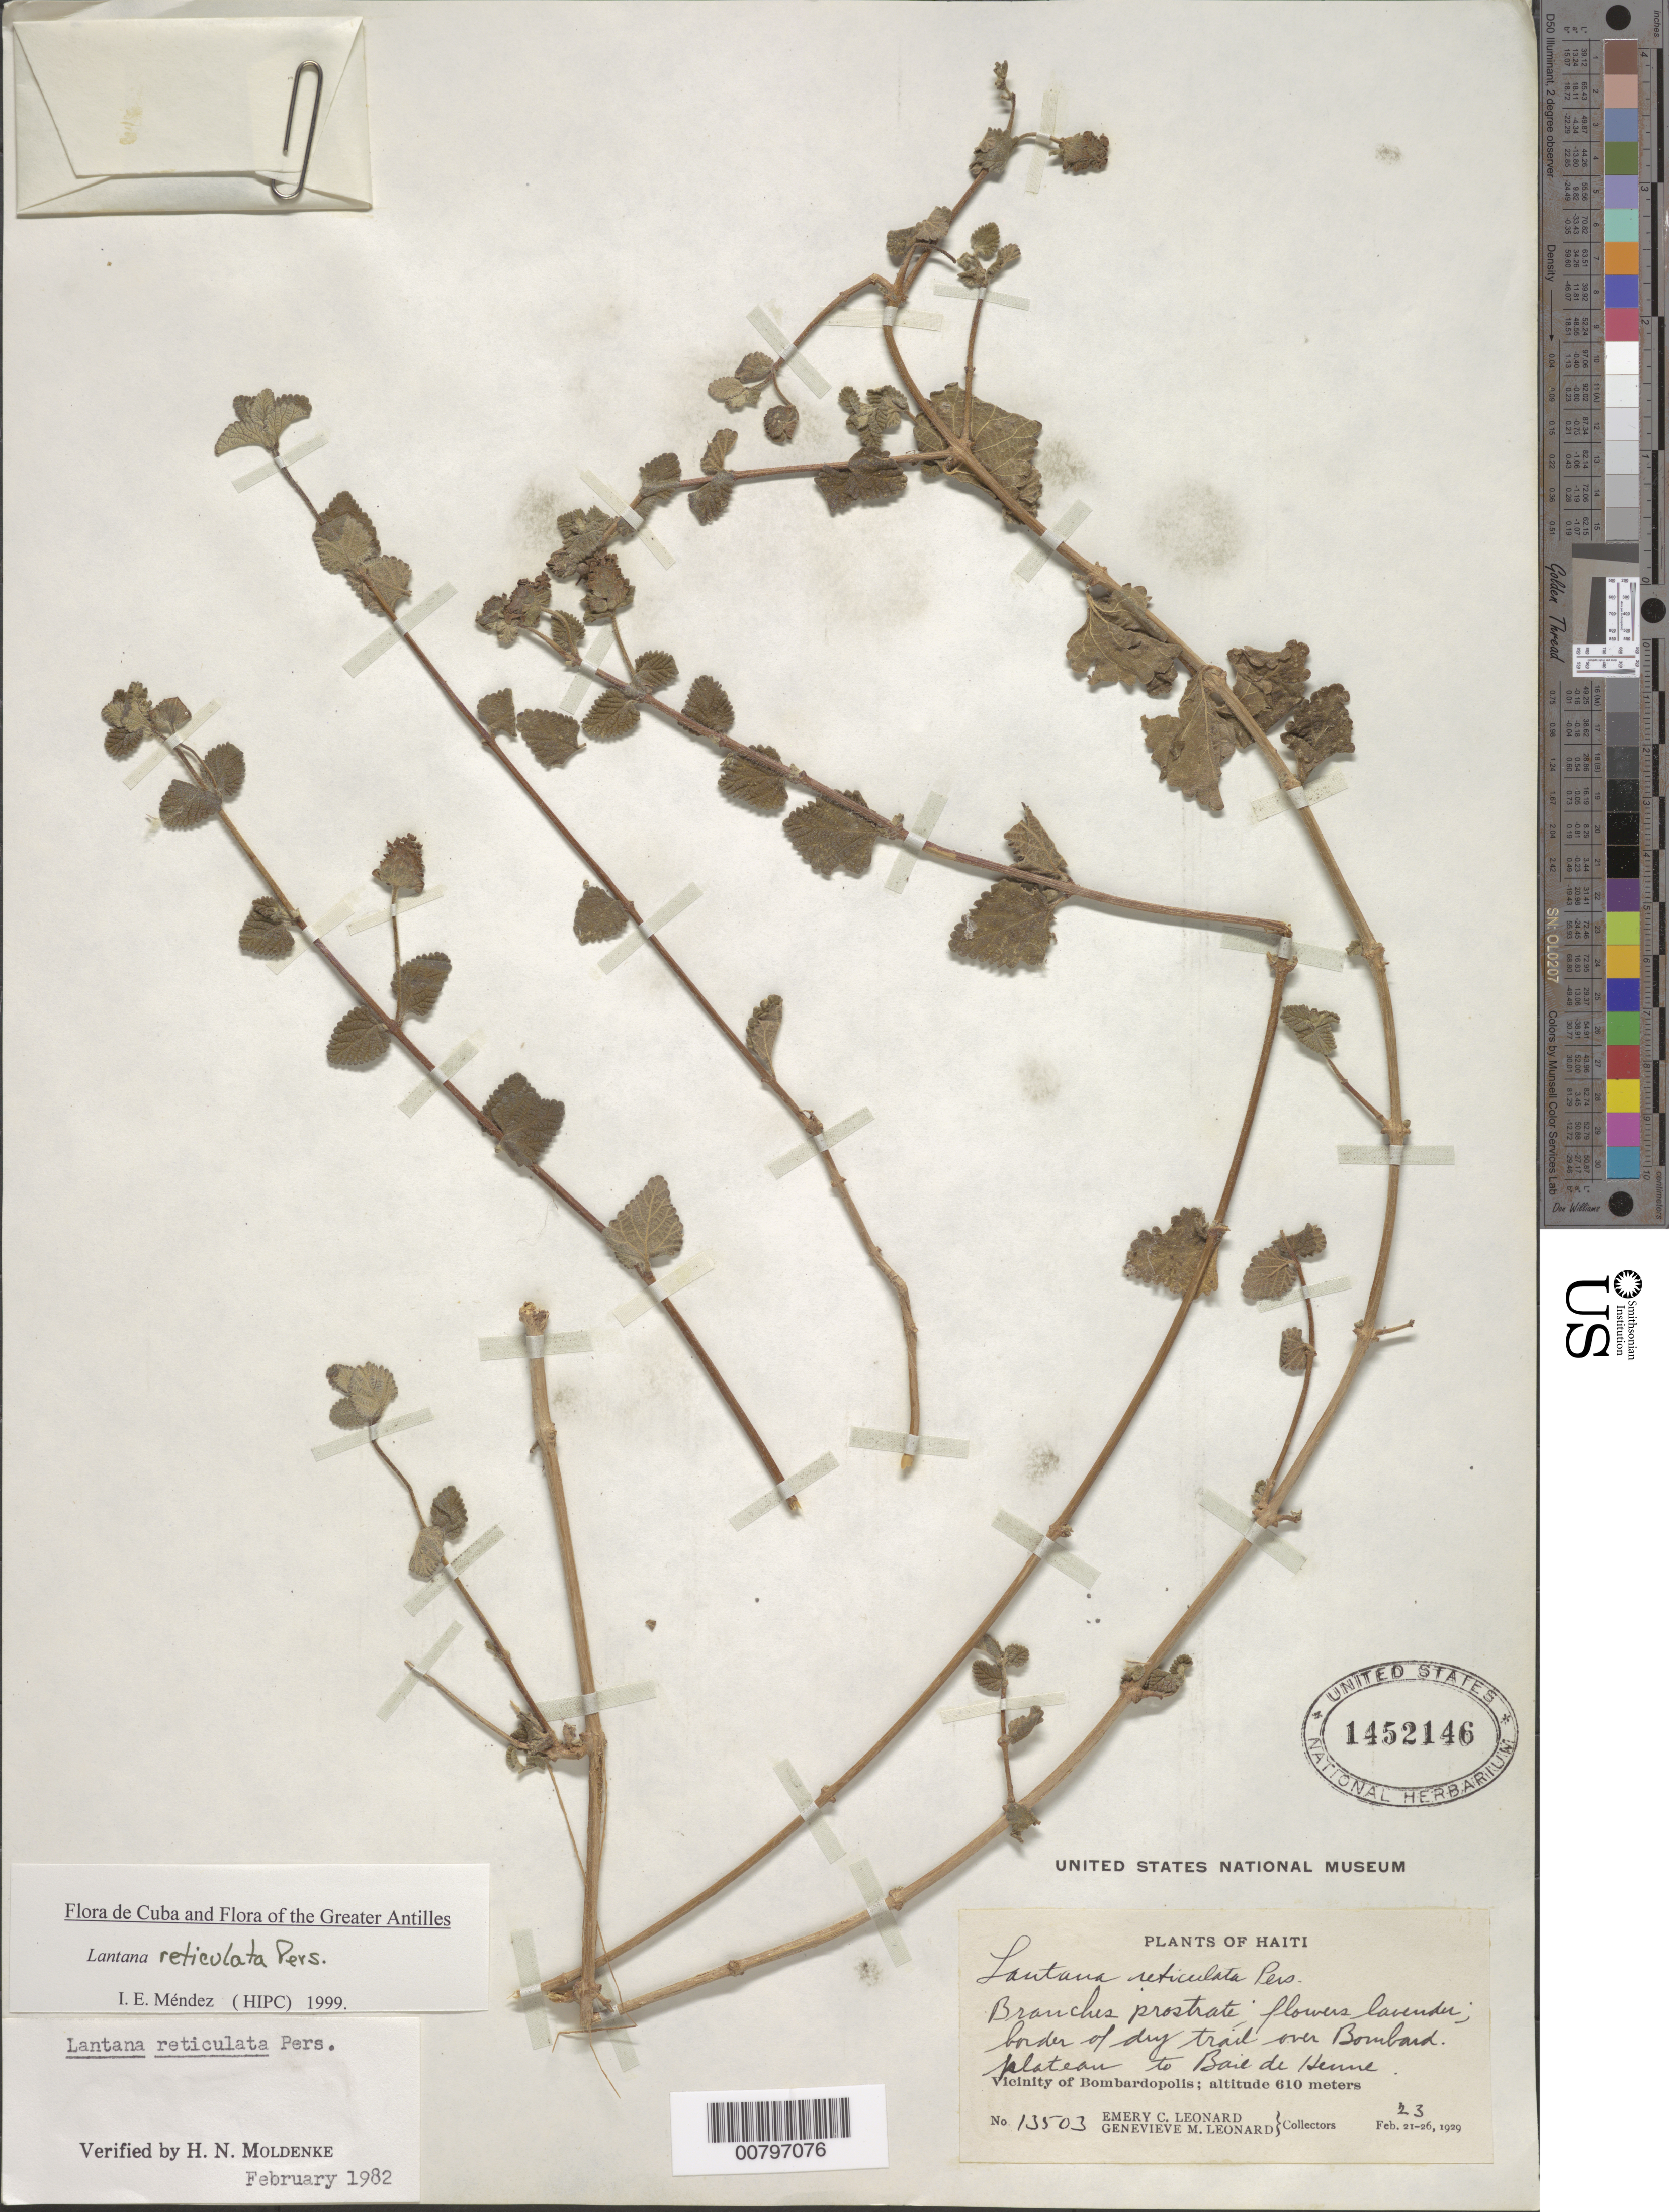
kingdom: Plantae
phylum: Tracheophyta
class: Magnoliopsida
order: Lamiales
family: Verbenaceae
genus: Lantana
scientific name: Lantana reticulata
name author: Pers.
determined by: Méndez, Isidro E., (HIPC)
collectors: E. C. Leonard & G. M. Leonard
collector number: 13503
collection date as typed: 23 Feb 1929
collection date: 1929-02-23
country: Haiti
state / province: Nord-Ouest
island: Hispaniola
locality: Vicinity of Bombardopolis, Baie de Hemme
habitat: Border of dry trail over Bombard Plateau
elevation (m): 610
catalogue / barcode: US 1452146